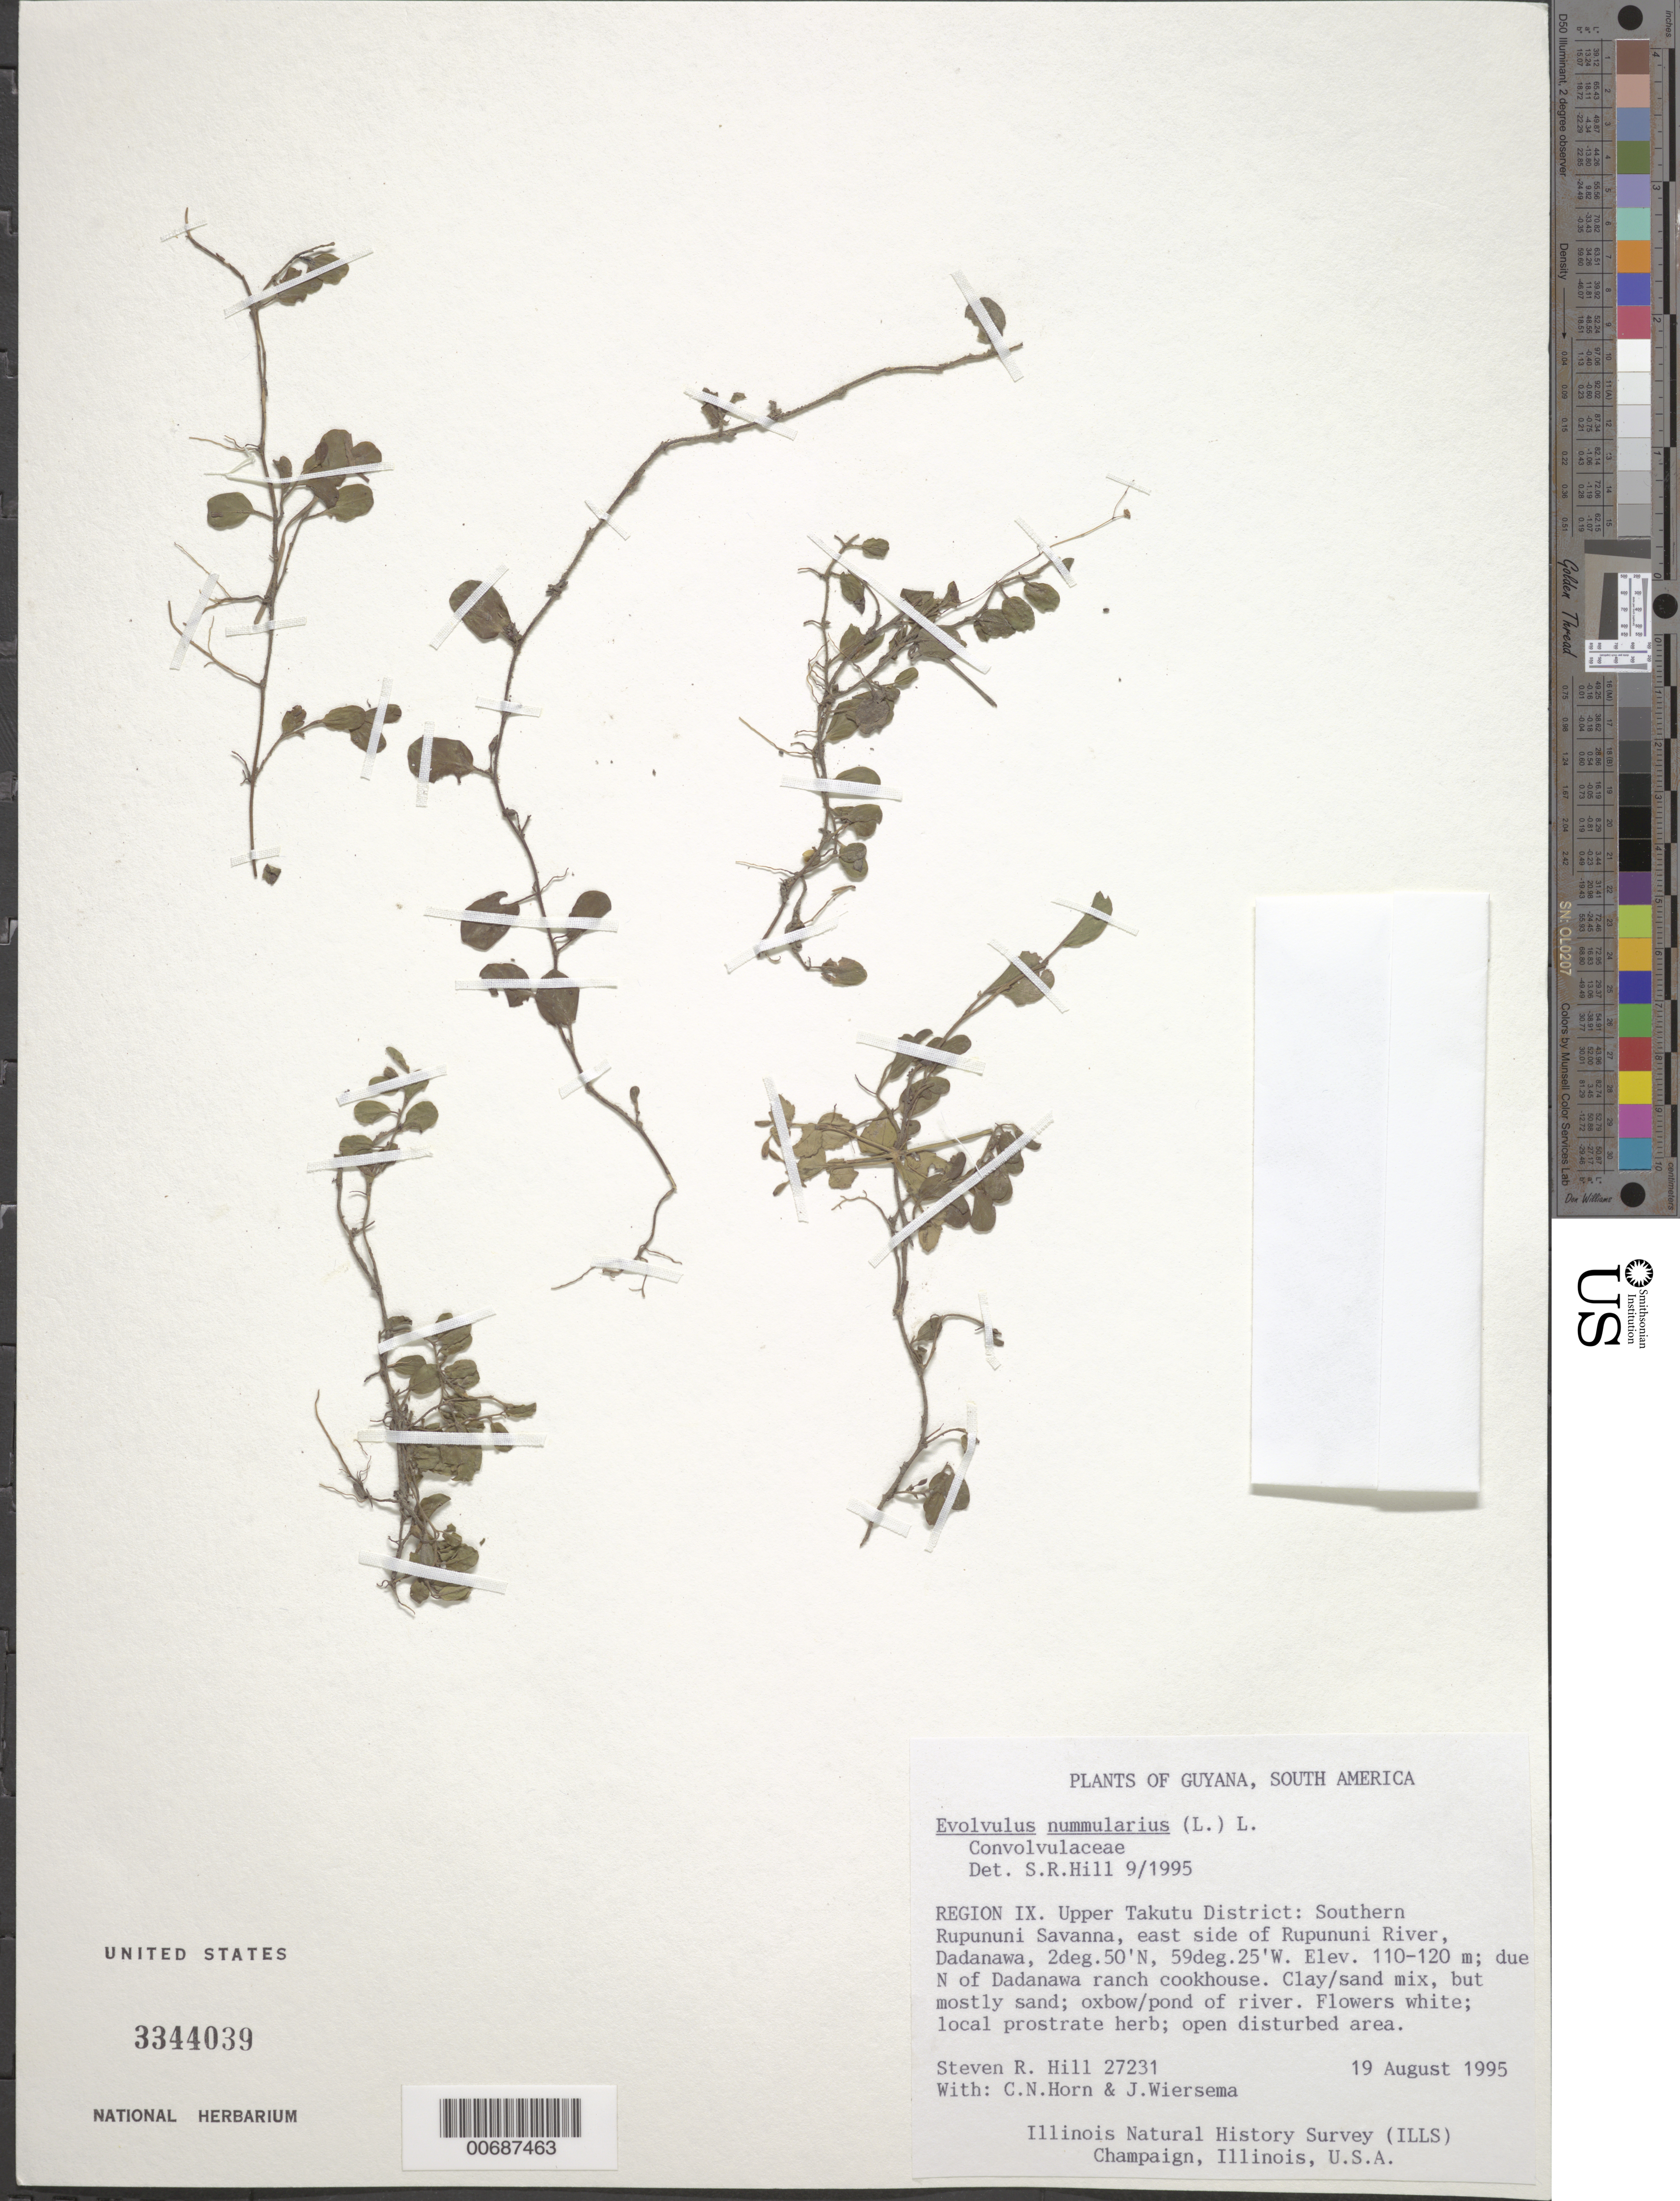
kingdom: Plantae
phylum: Tracheophyta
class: Magnoliopsida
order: Solanales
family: Convolvulaceae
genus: Evolvulus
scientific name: Evolvulus nummularius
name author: (L.) L.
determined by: Hill, Steven R.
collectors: S. R. Hill, C. N. Horn & J. H. Wiersema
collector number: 27231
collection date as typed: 19-Aug-95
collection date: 1995-08-19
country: Guyana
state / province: U. Takutu-U. Essequibo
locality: Dadanawa, southern Rupununi Savanna, E side of Rupununi R.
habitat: Clay/sand mix, but mostly sand.oxbow/pond of river; open disturbed area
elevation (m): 110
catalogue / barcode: US 3344039